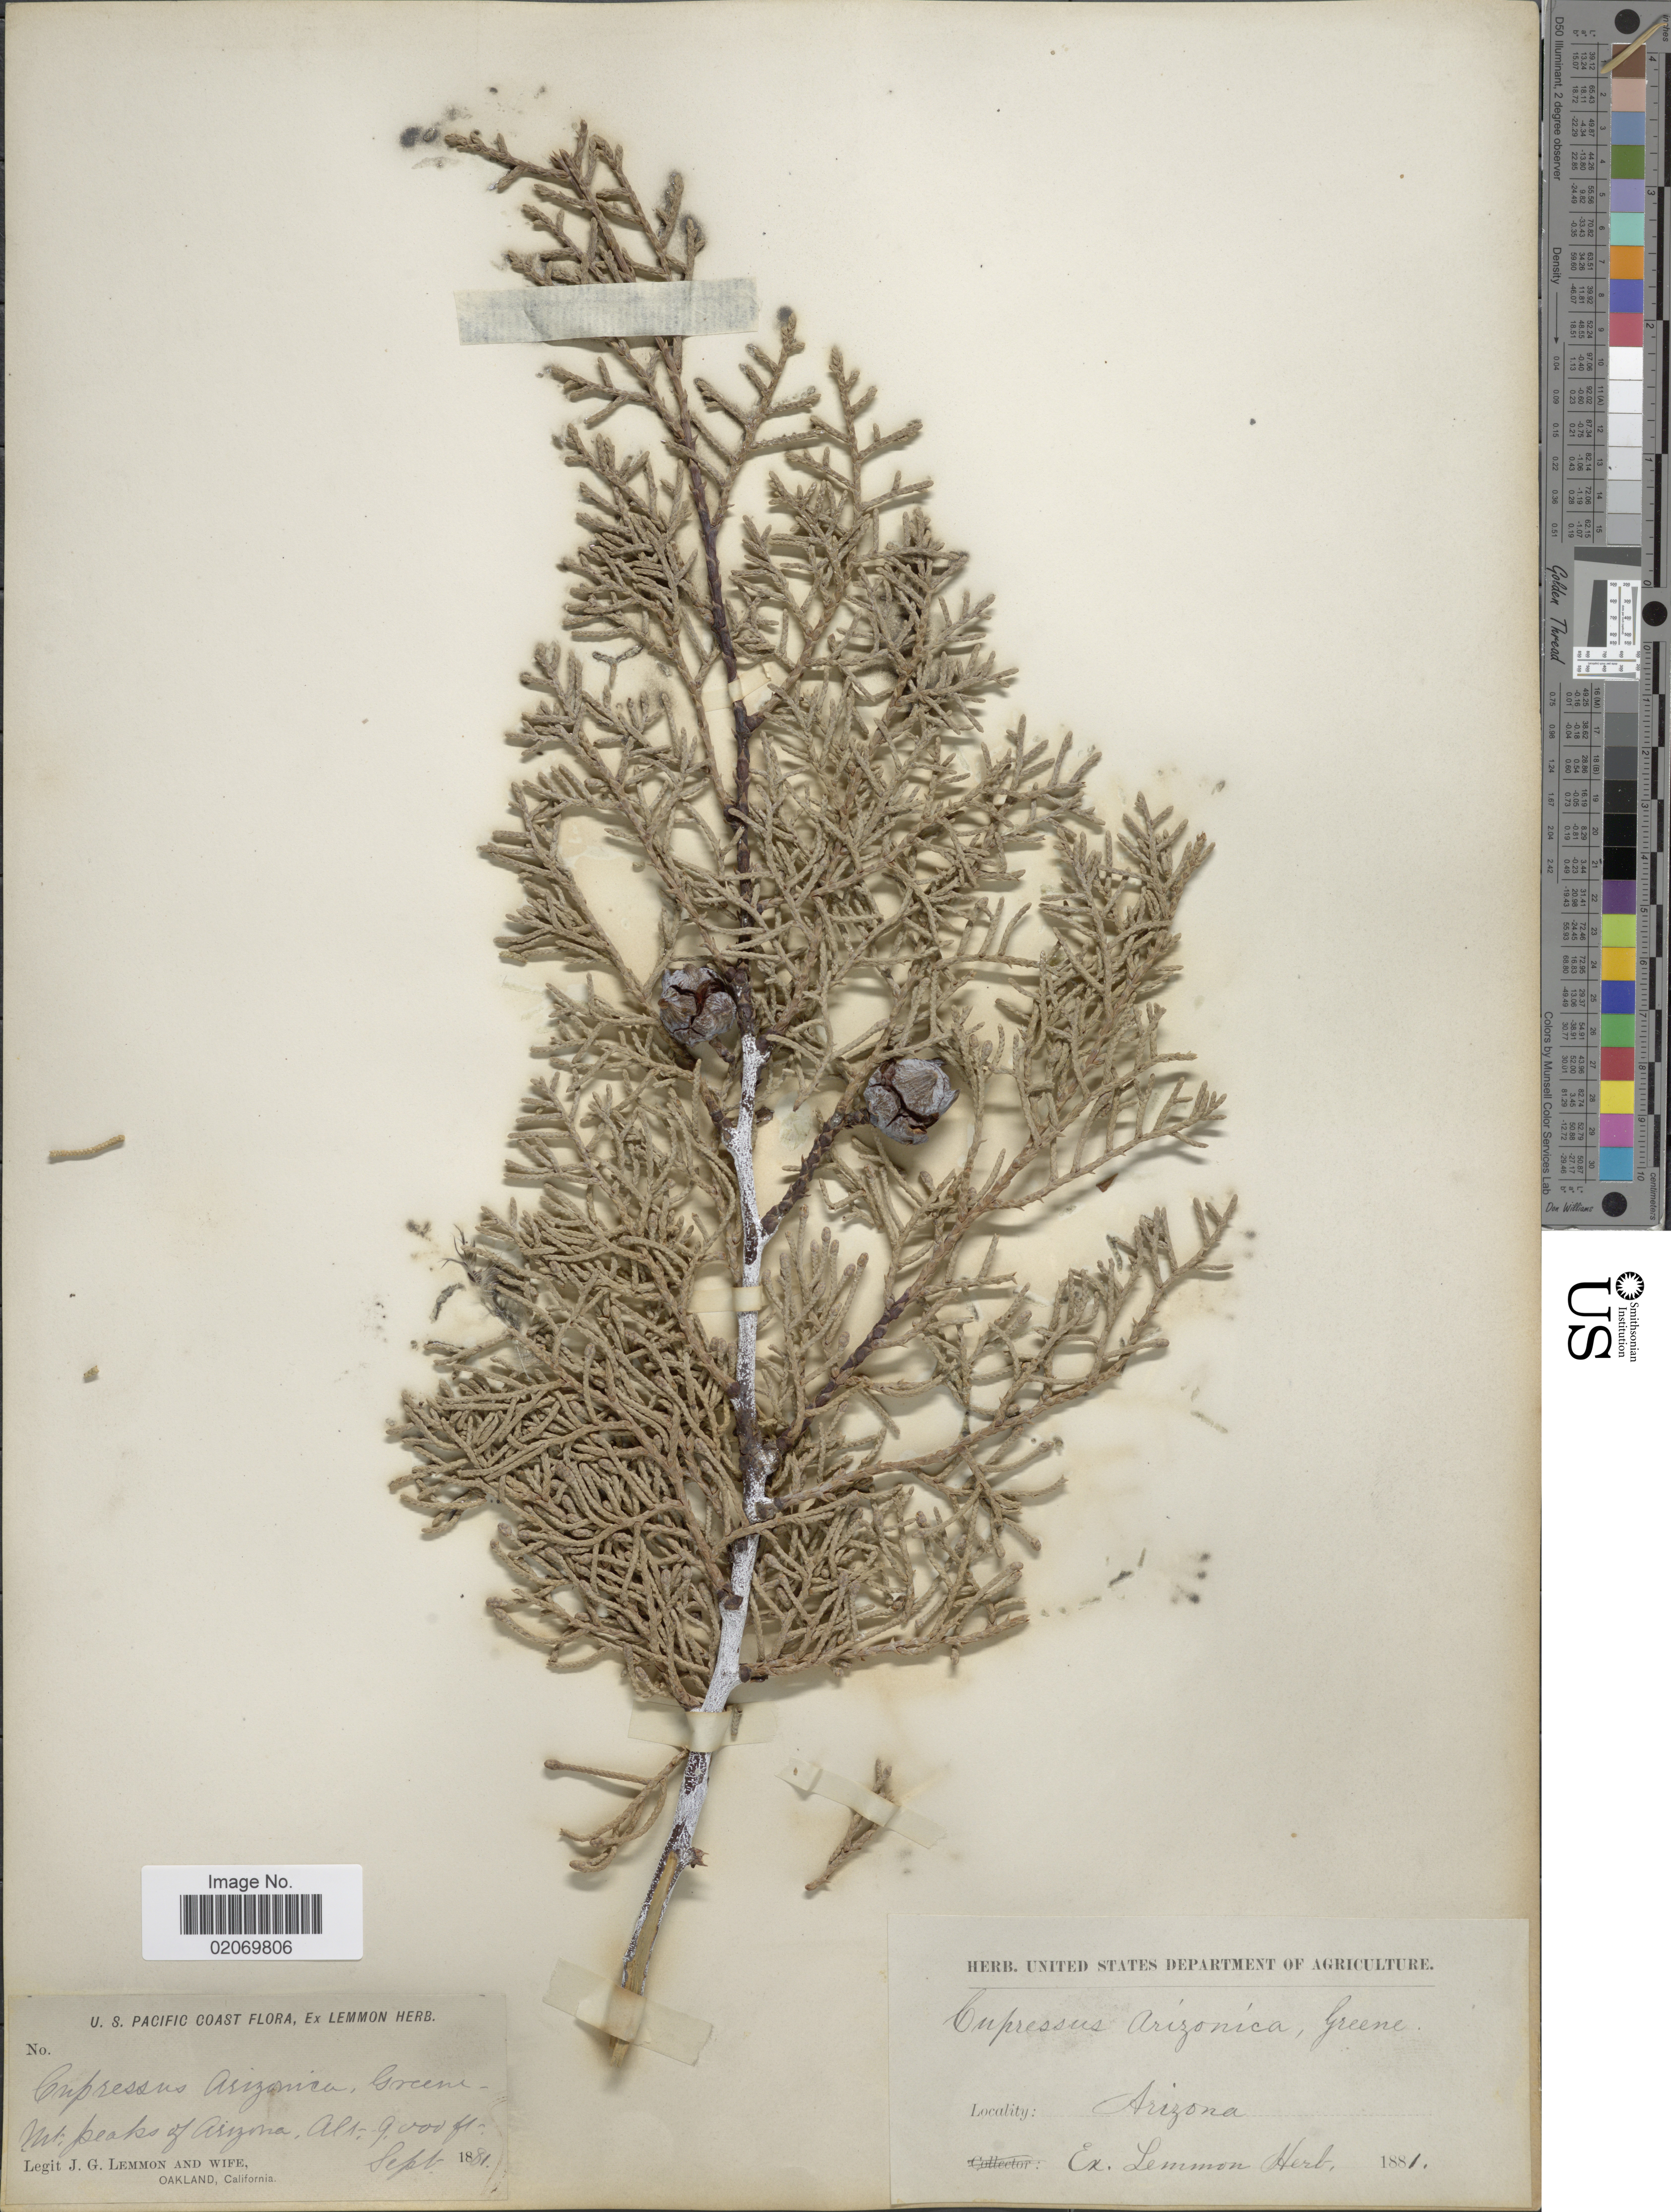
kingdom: Plantae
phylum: Tracheophyta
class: Pinopsida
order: Pinales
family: Cupressaceae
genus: Hesperocyparis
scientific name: Hesperocyparis arizonica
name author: (Greene) Bartel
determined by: (US) Smithsonian Institution - National Museum of Natural History - Department of Botany (UNITED STATES)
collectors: J. Lemmon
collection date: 1881-09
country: United States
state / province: Arizona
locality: Mt Peaks of S. Arizona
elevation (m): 2743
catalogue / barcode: US 103072